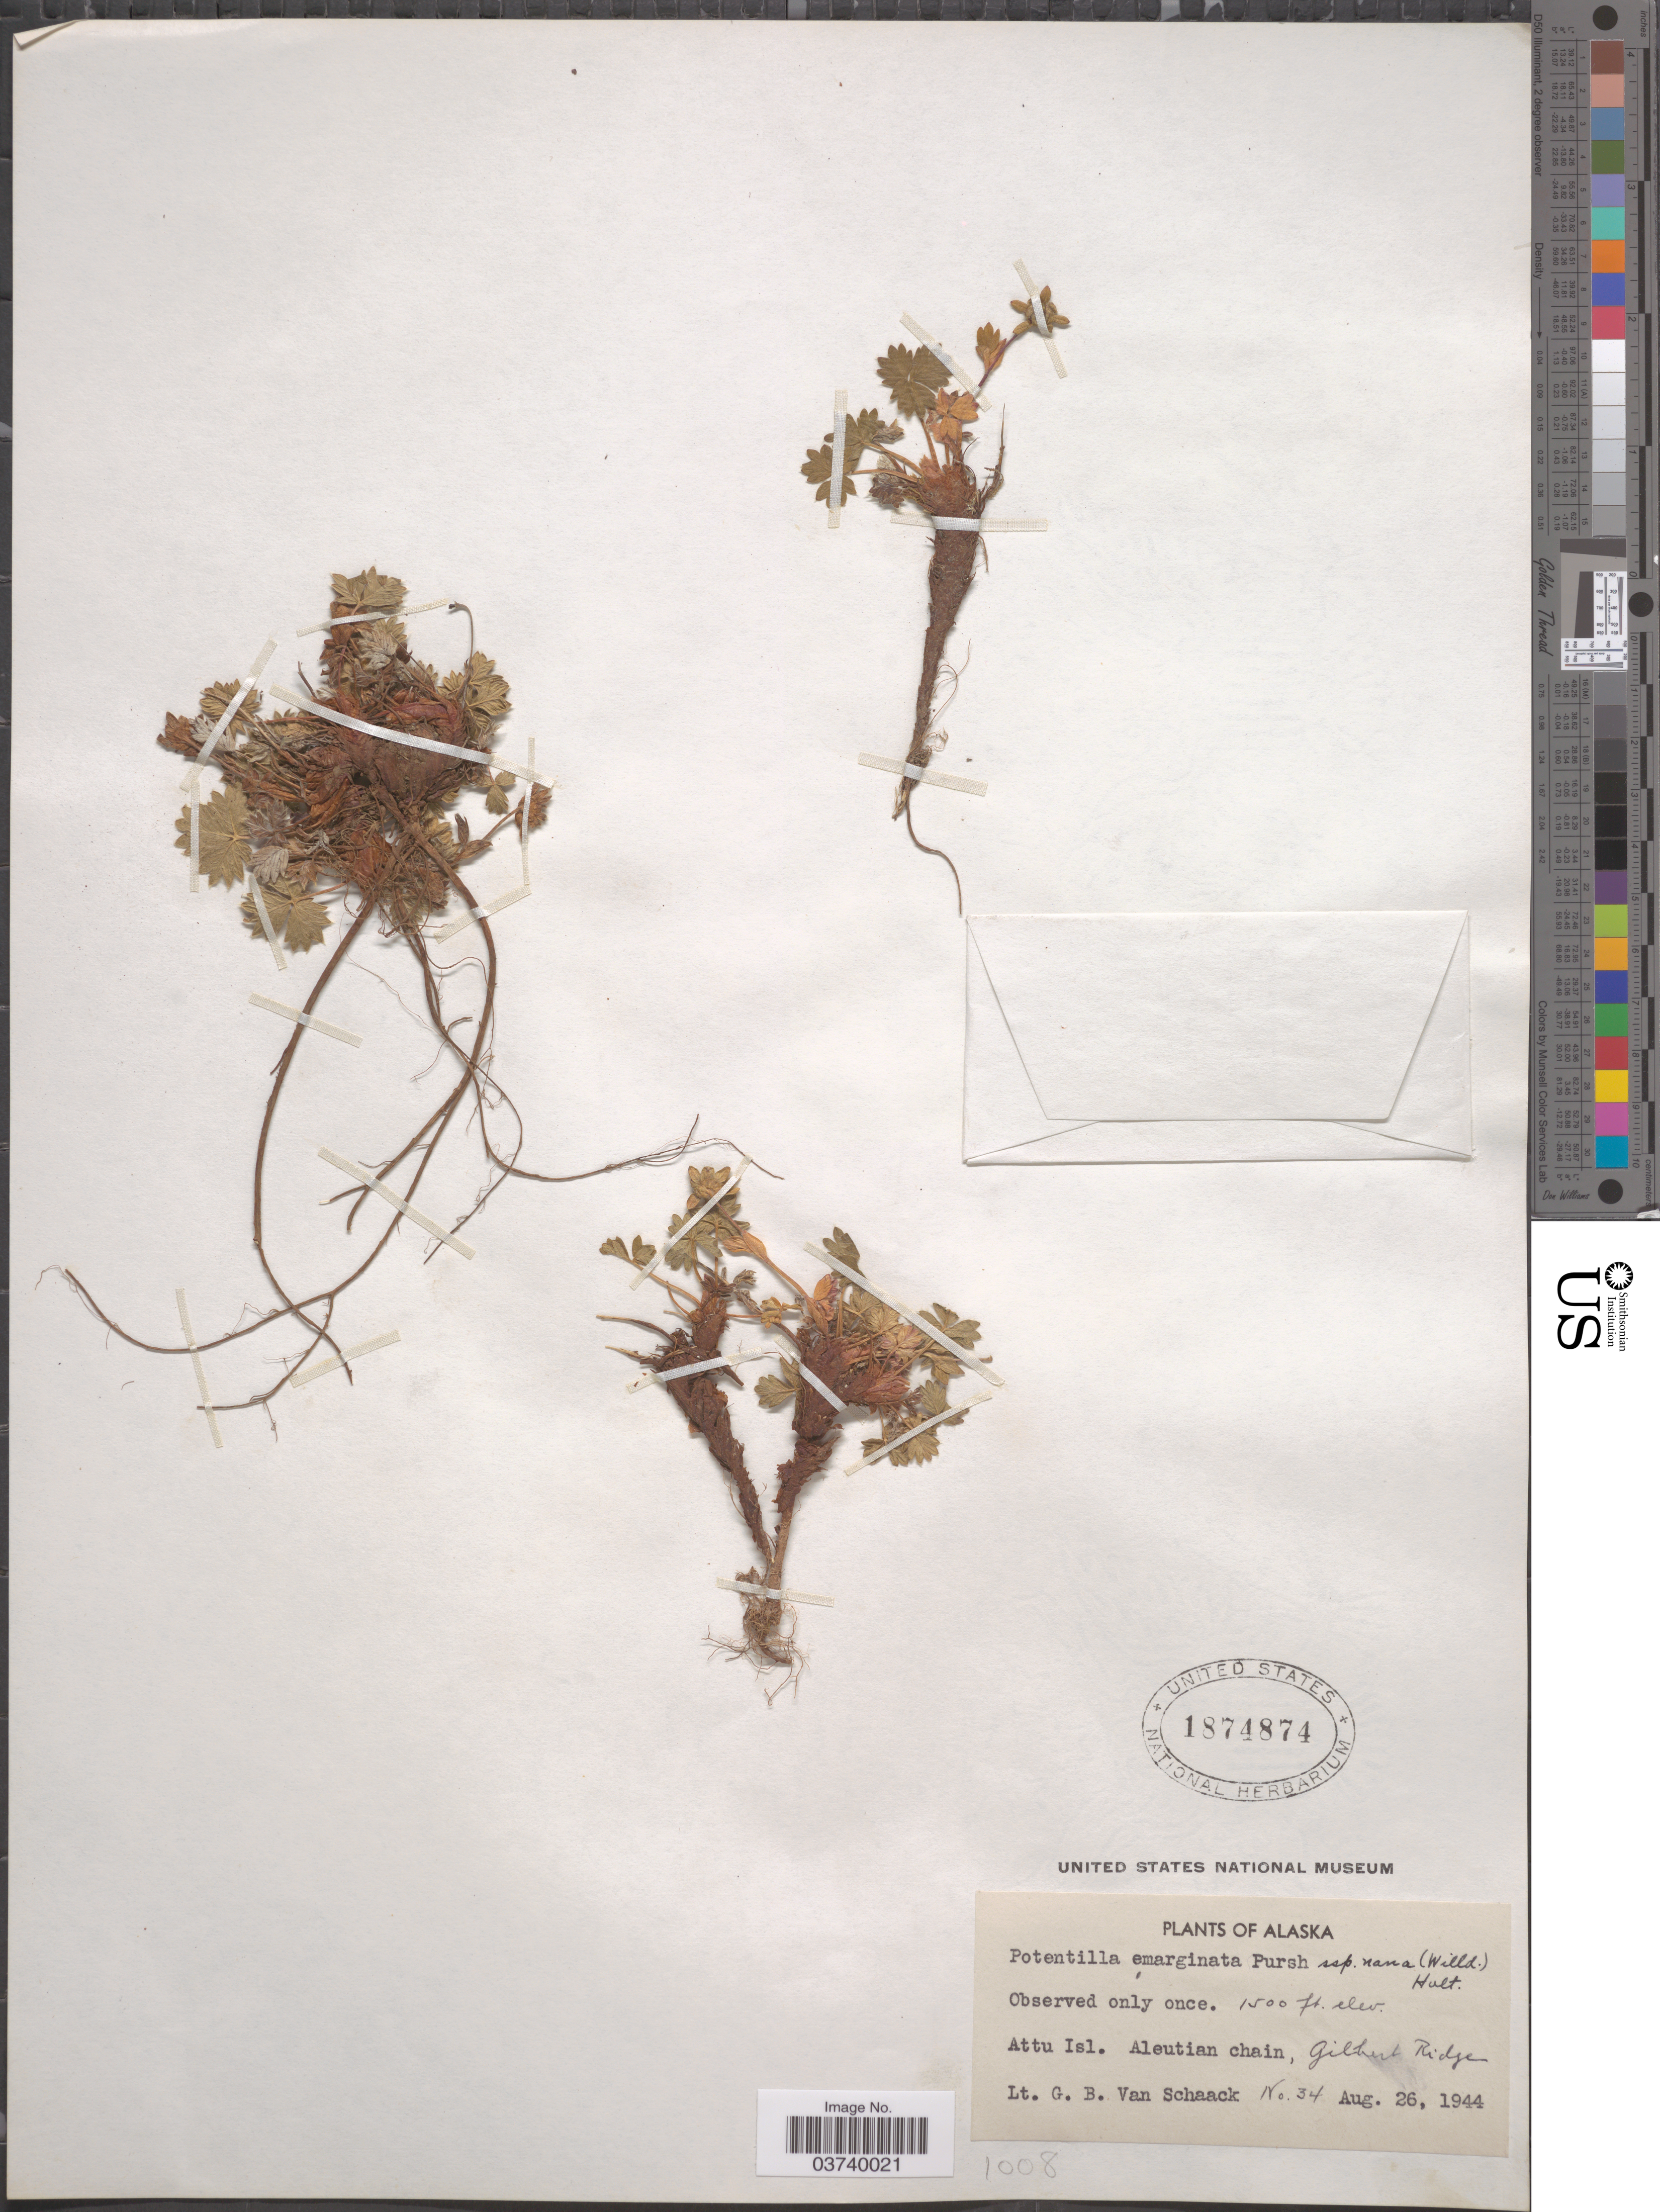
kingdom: Plantae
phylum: Tracheophyta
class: Magnoliopsida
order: Rosales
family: Rosaceae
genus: Potentilla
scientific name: Potentilla hyparctica subsp. hyparctica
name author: Malte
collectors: G. Van Schaack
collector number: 34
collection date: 1944-08-26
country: United States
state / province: Alaska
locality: Attu Isl. Aleutian chain, Gilbert Ridge.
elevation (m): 457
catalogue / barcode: US 1874874